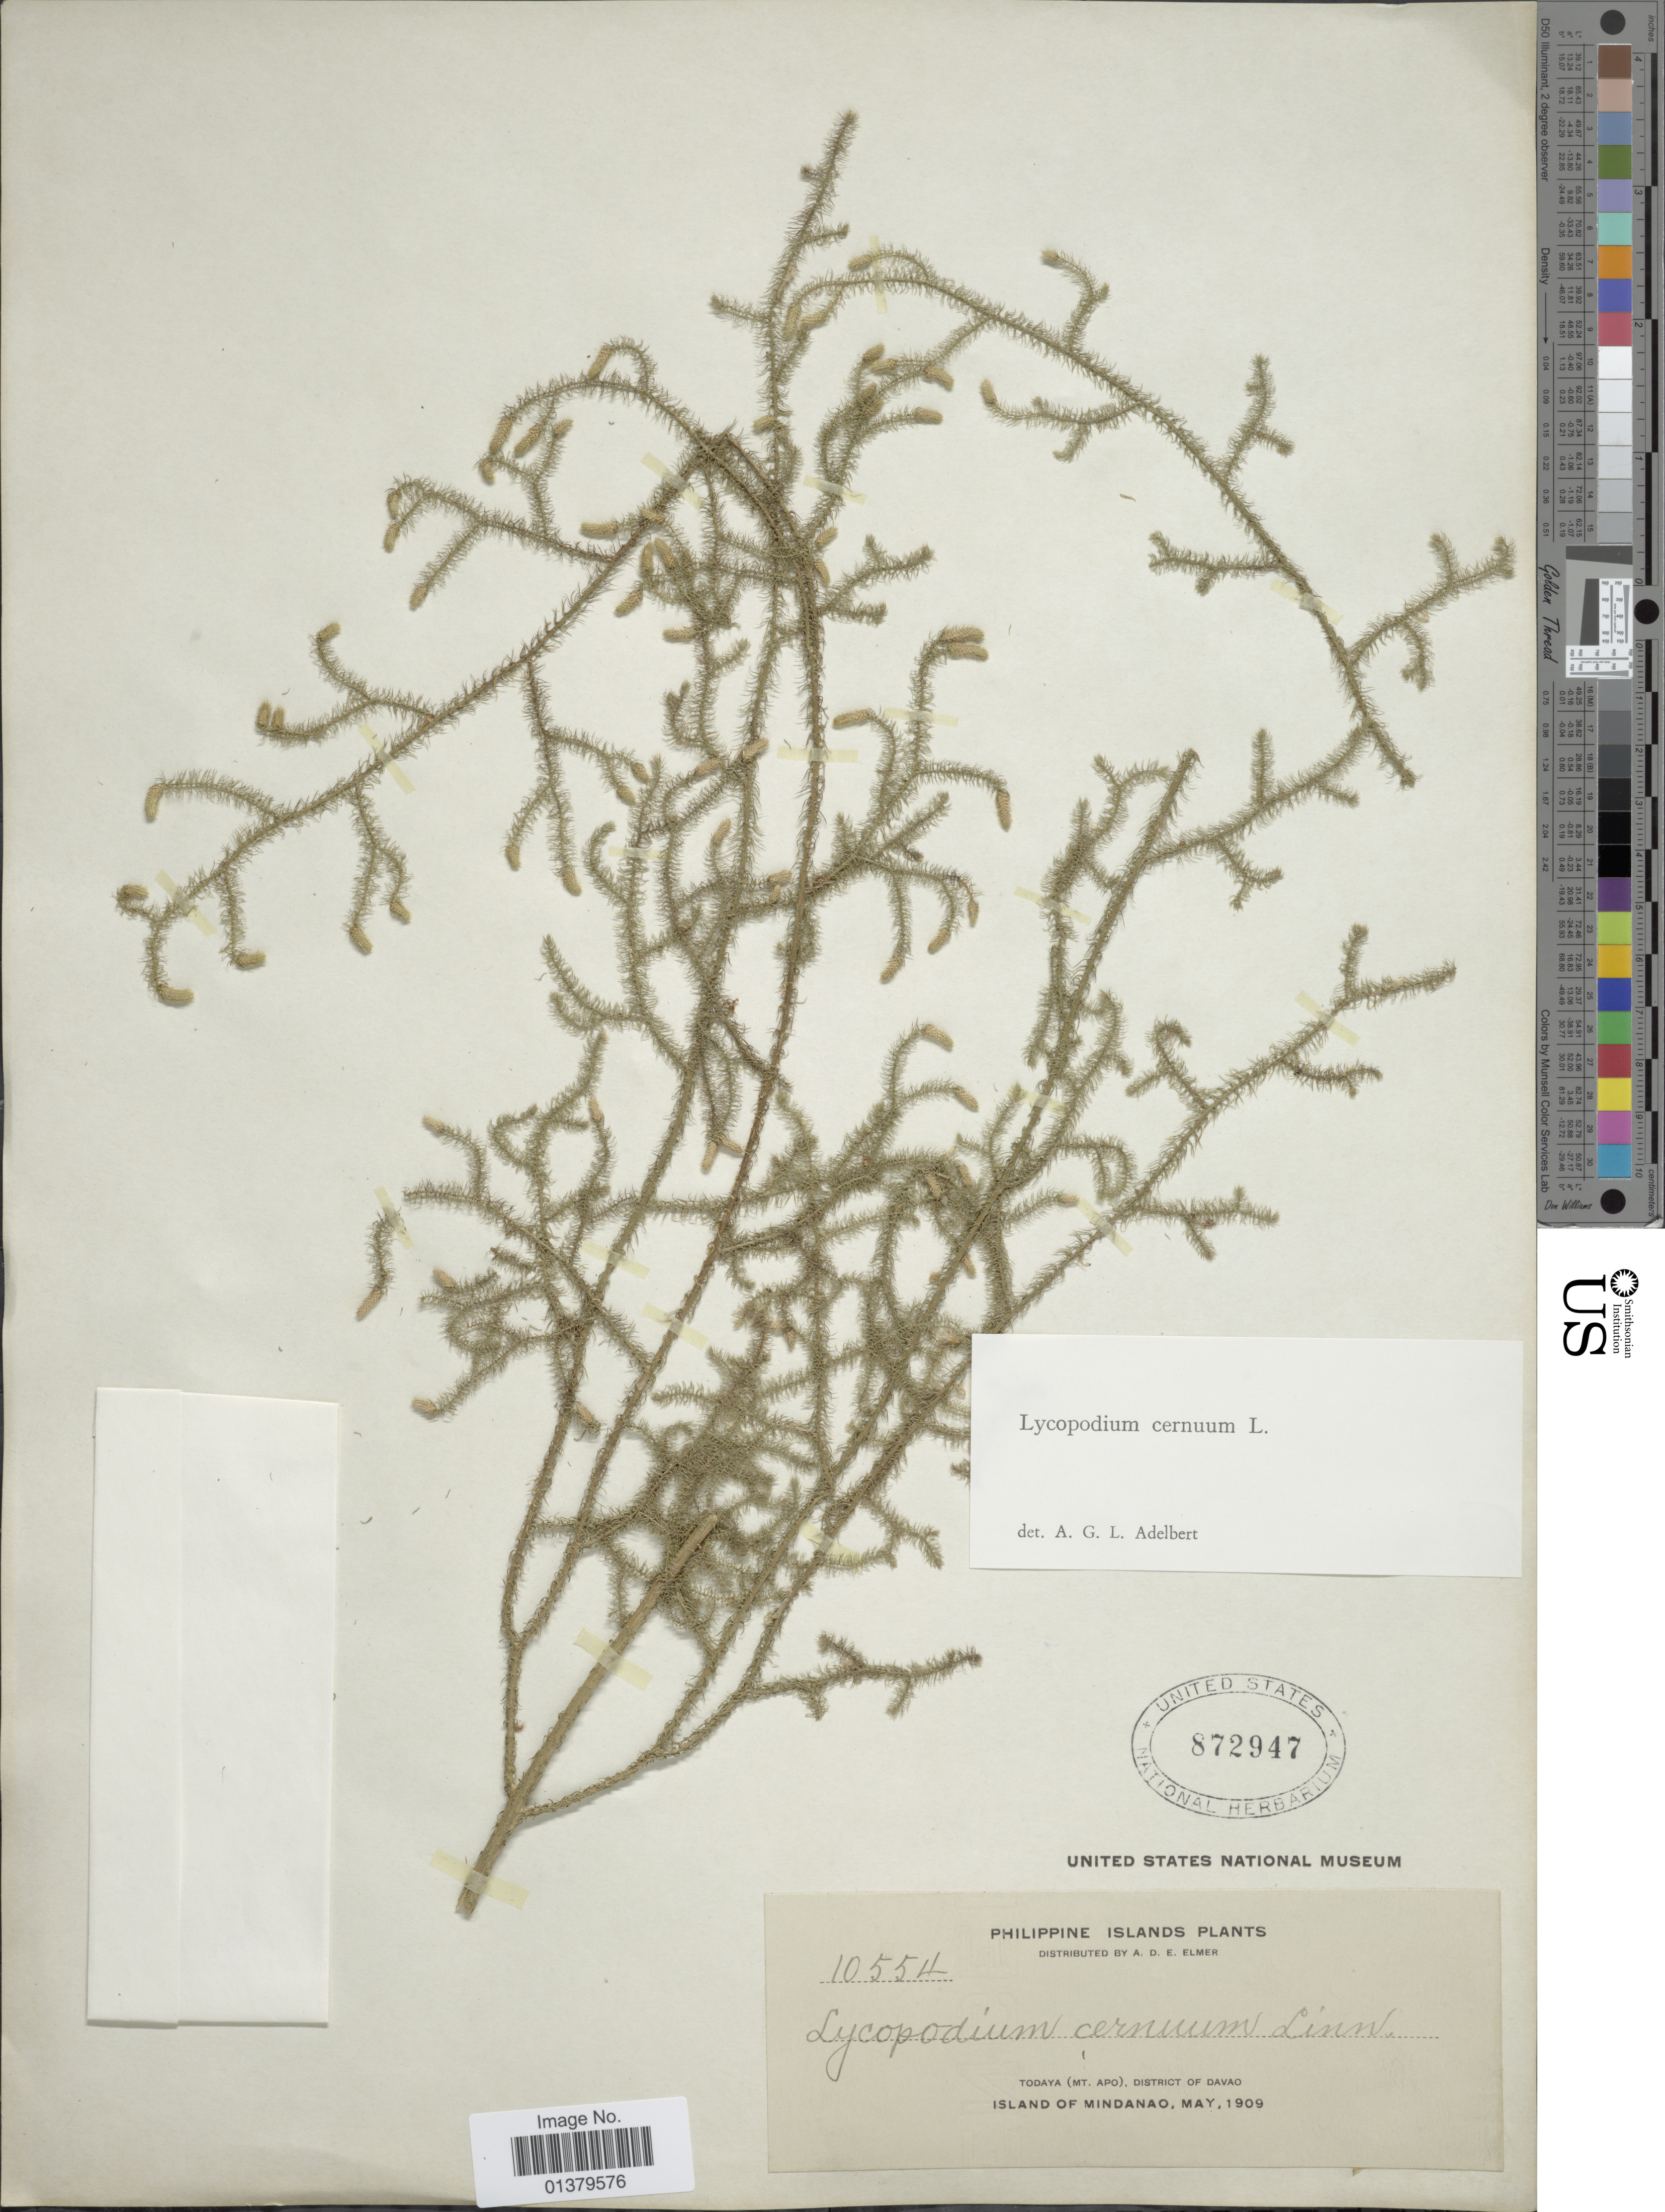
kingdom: Plantae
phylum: Tracheophyta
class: Lycopodiopsida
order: Lycopodiales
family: Lycopodiaceae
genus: Palhinhaea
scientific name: Palhinhaea cernua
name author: (L.) Vasc. & Franco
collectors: A. D. E. Elmer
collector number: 10554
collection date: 1909-05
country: Philippines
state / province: Davao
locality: Philippine Islands, Todaya (Mt Apo), District of Davao, Island of Mindanao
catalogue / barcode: US 872947